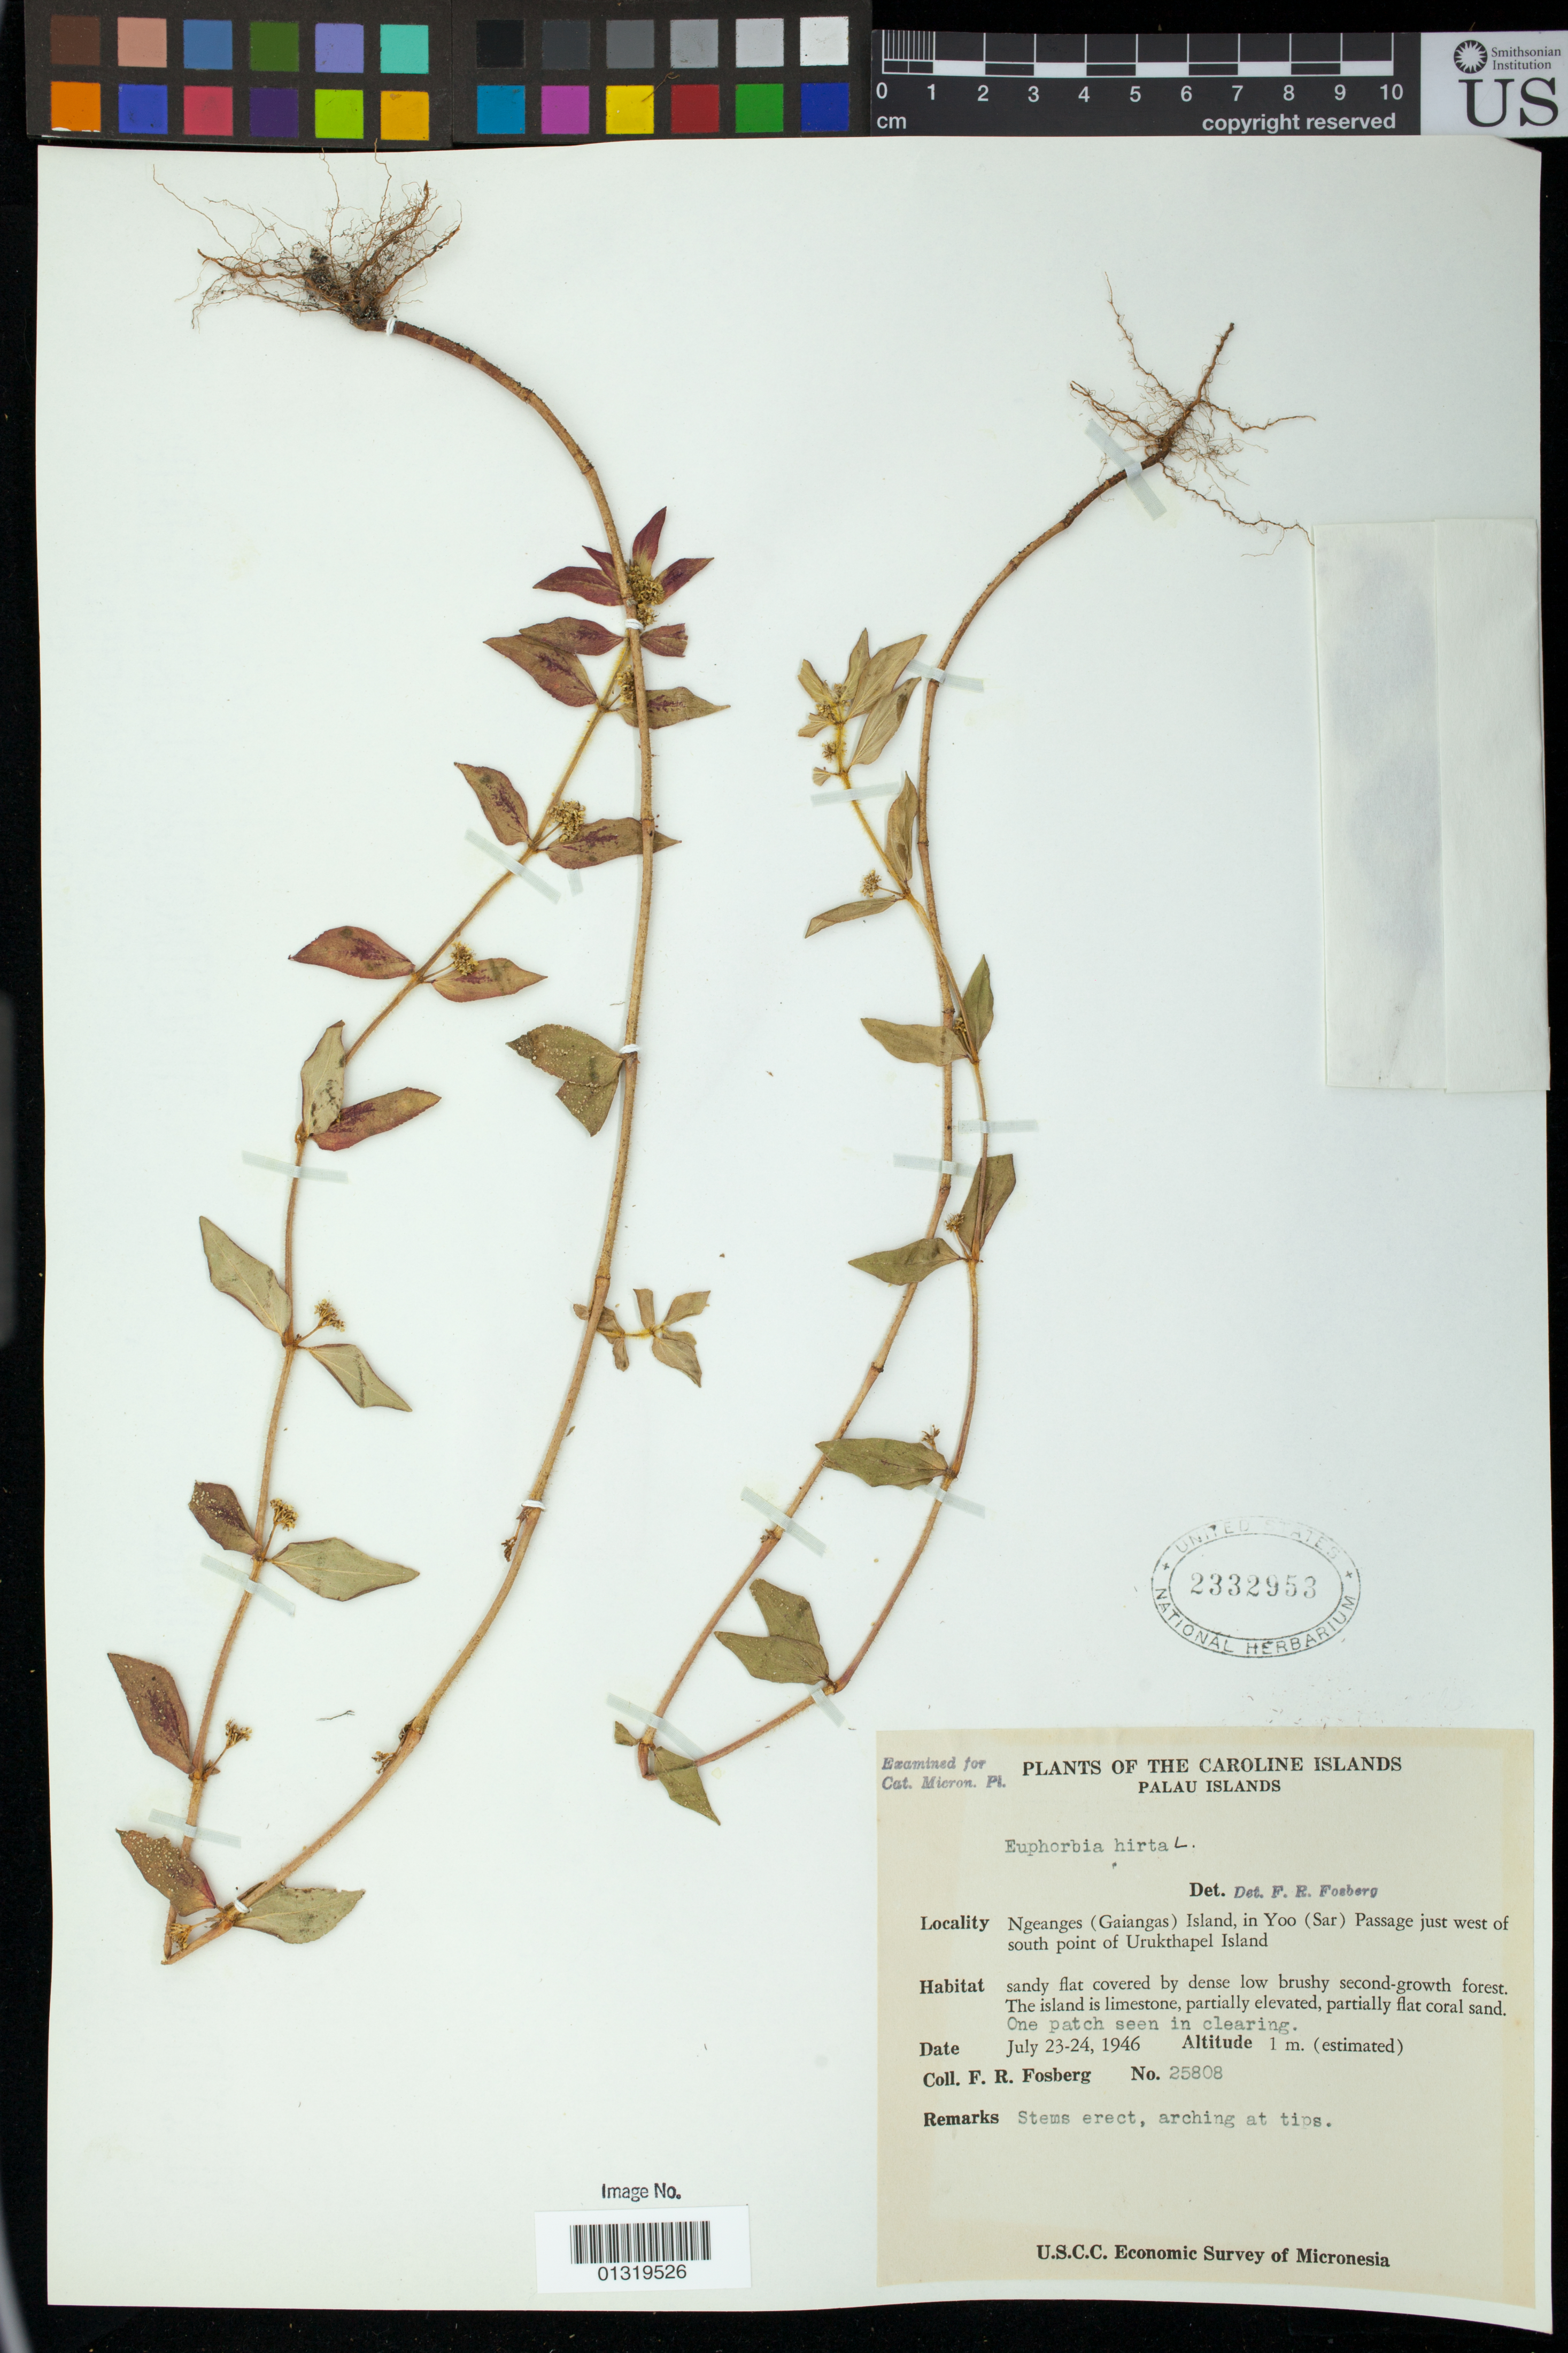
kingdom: Plantae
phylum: Tracheophyta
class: Magnoliopsida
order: Malpighiales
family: Euphorbiaceae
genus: Euphorbia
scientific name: Euphorbia hirta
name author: L.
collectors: F. R. Fosberg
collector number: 25808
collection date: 1946-07-23/1946-07-24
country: Palau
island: Ngeanges (Gaiangas)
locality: Ngeanges (Gaiangas) Island, in Yoo (Sar) Passage just west of south point of Urukthapel Island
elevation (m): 1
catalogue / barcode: US 2332953